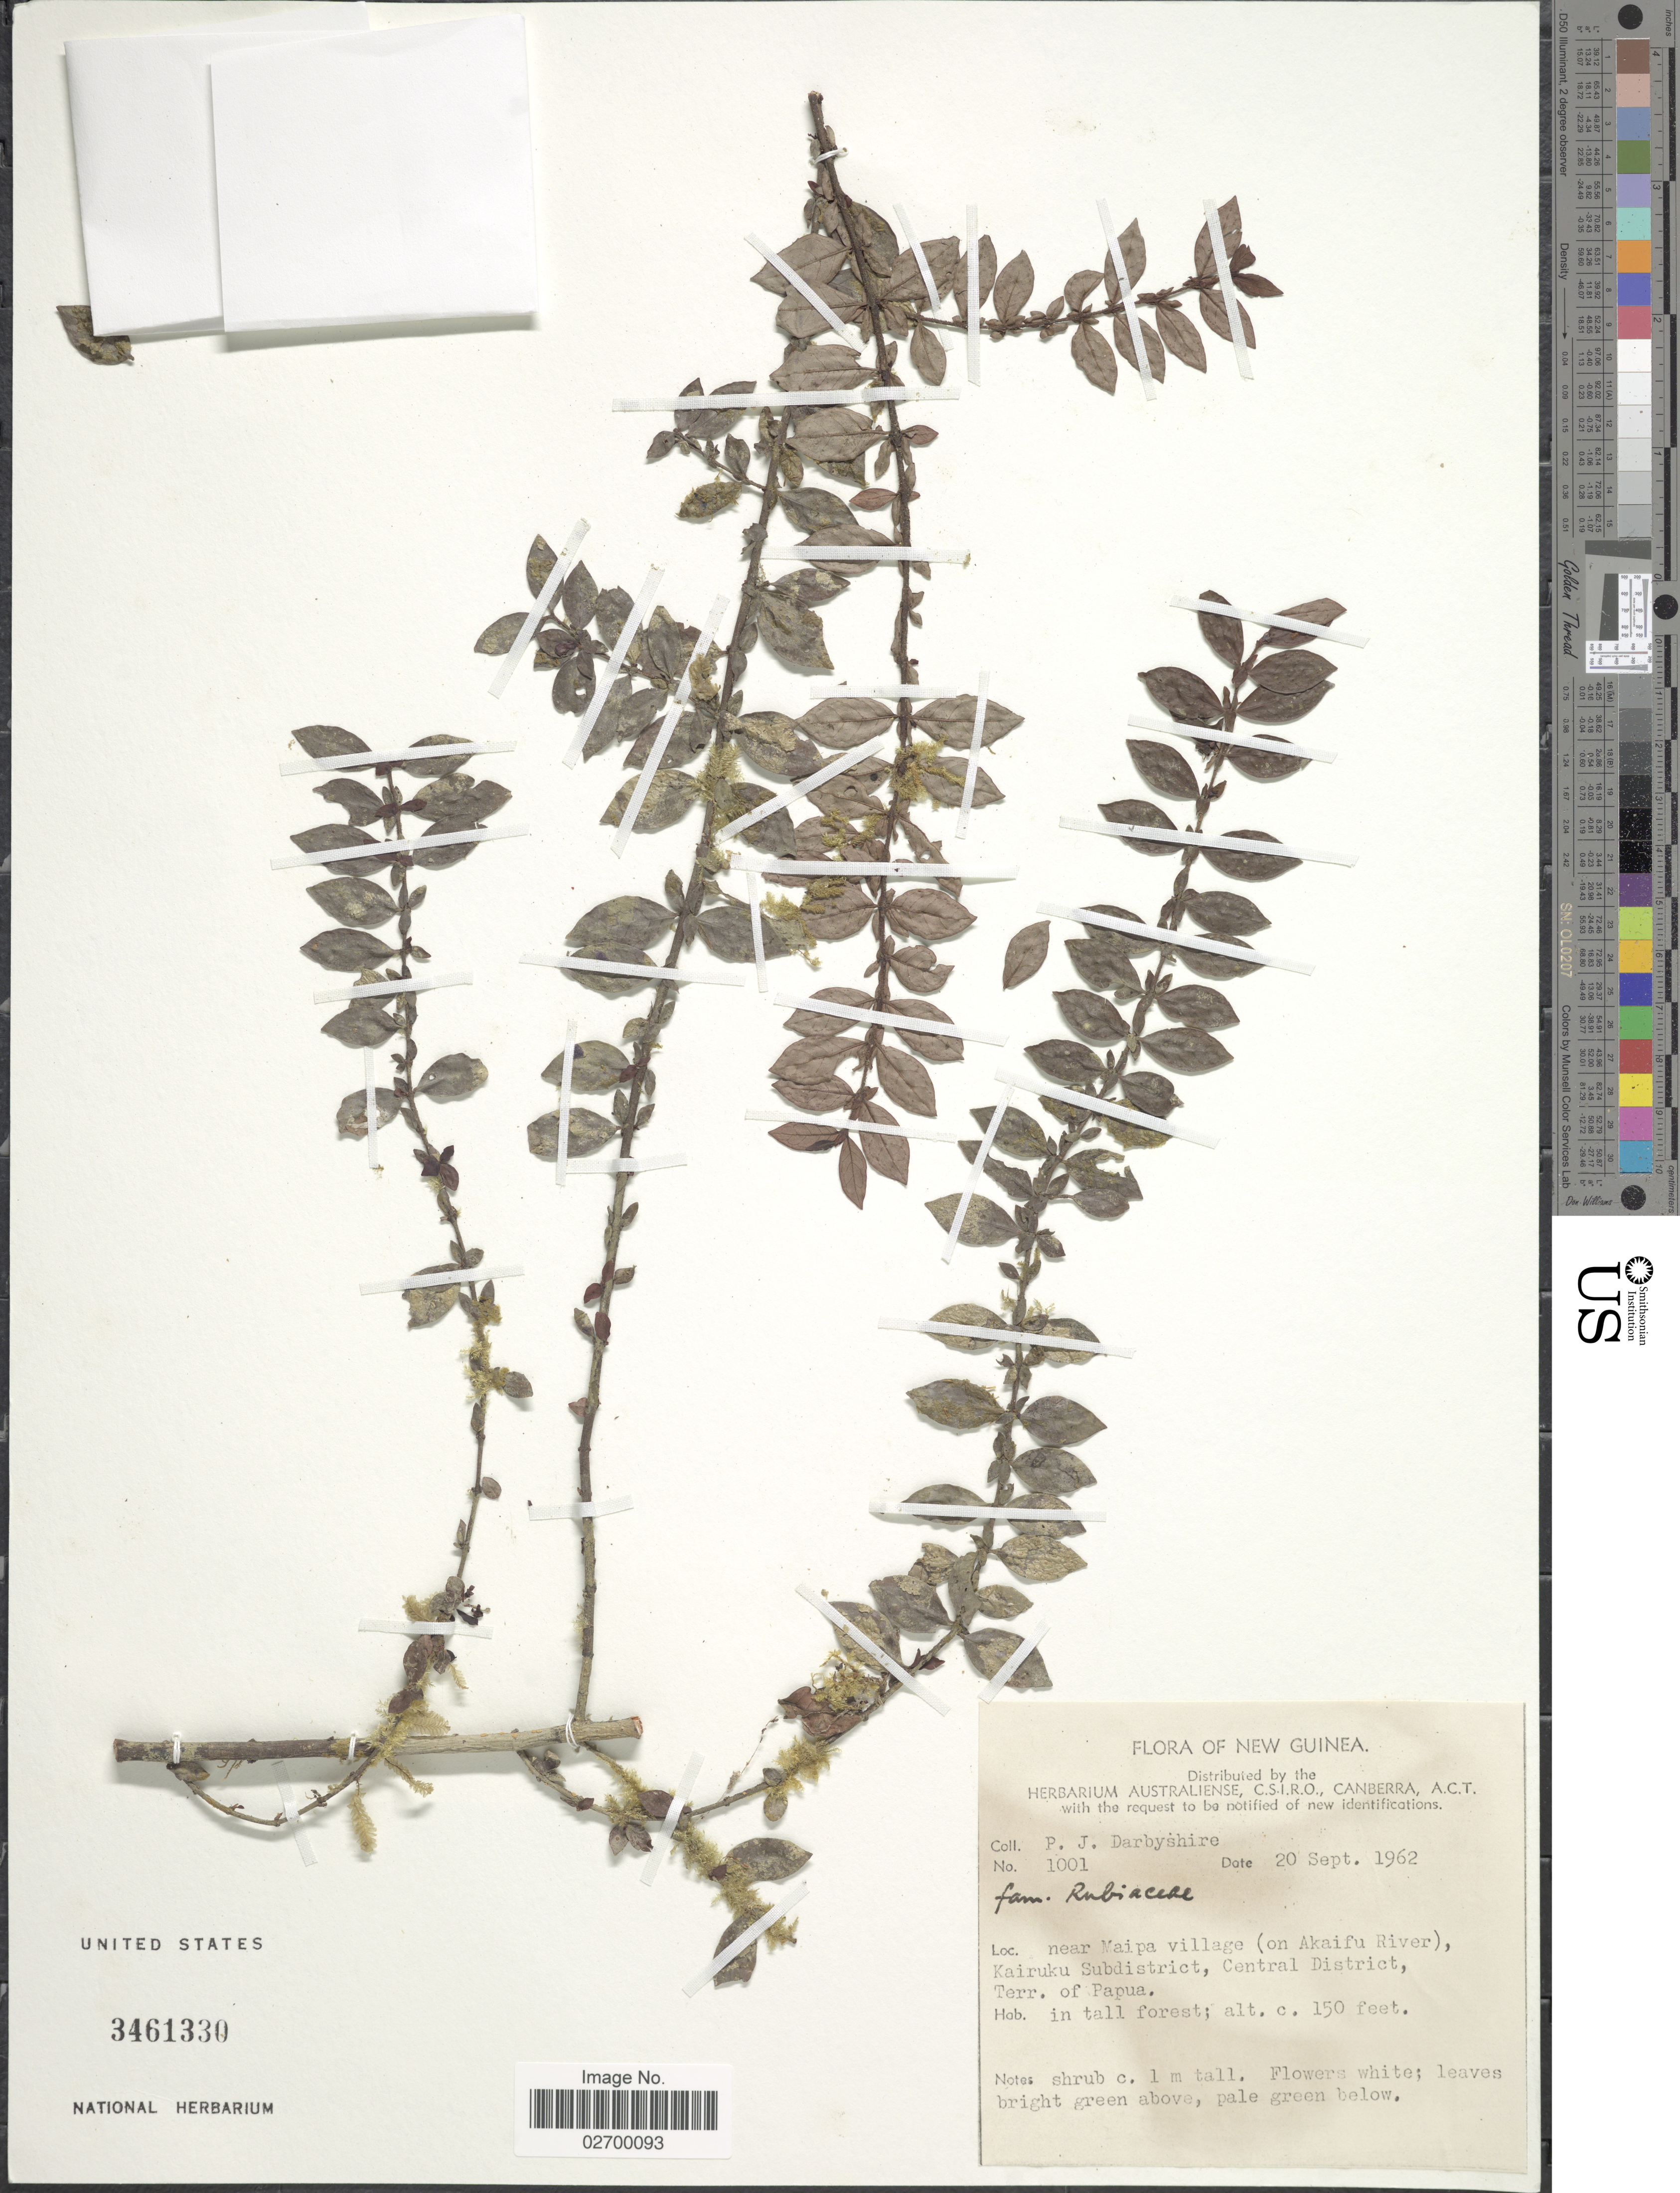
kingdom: Plantae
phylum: Tracheophyta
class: Magnoliopsida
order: Gentianales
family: Rubiaceae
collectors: P. Darbyshire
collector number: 1001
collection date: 1962-09-20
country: Papua New Guinea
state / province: Central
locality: New Guinea,. Near Maipa village (on Akaifu River), Kairuku Subdistrict. Terr. of Papua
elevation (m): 46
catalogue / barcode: US 3461330